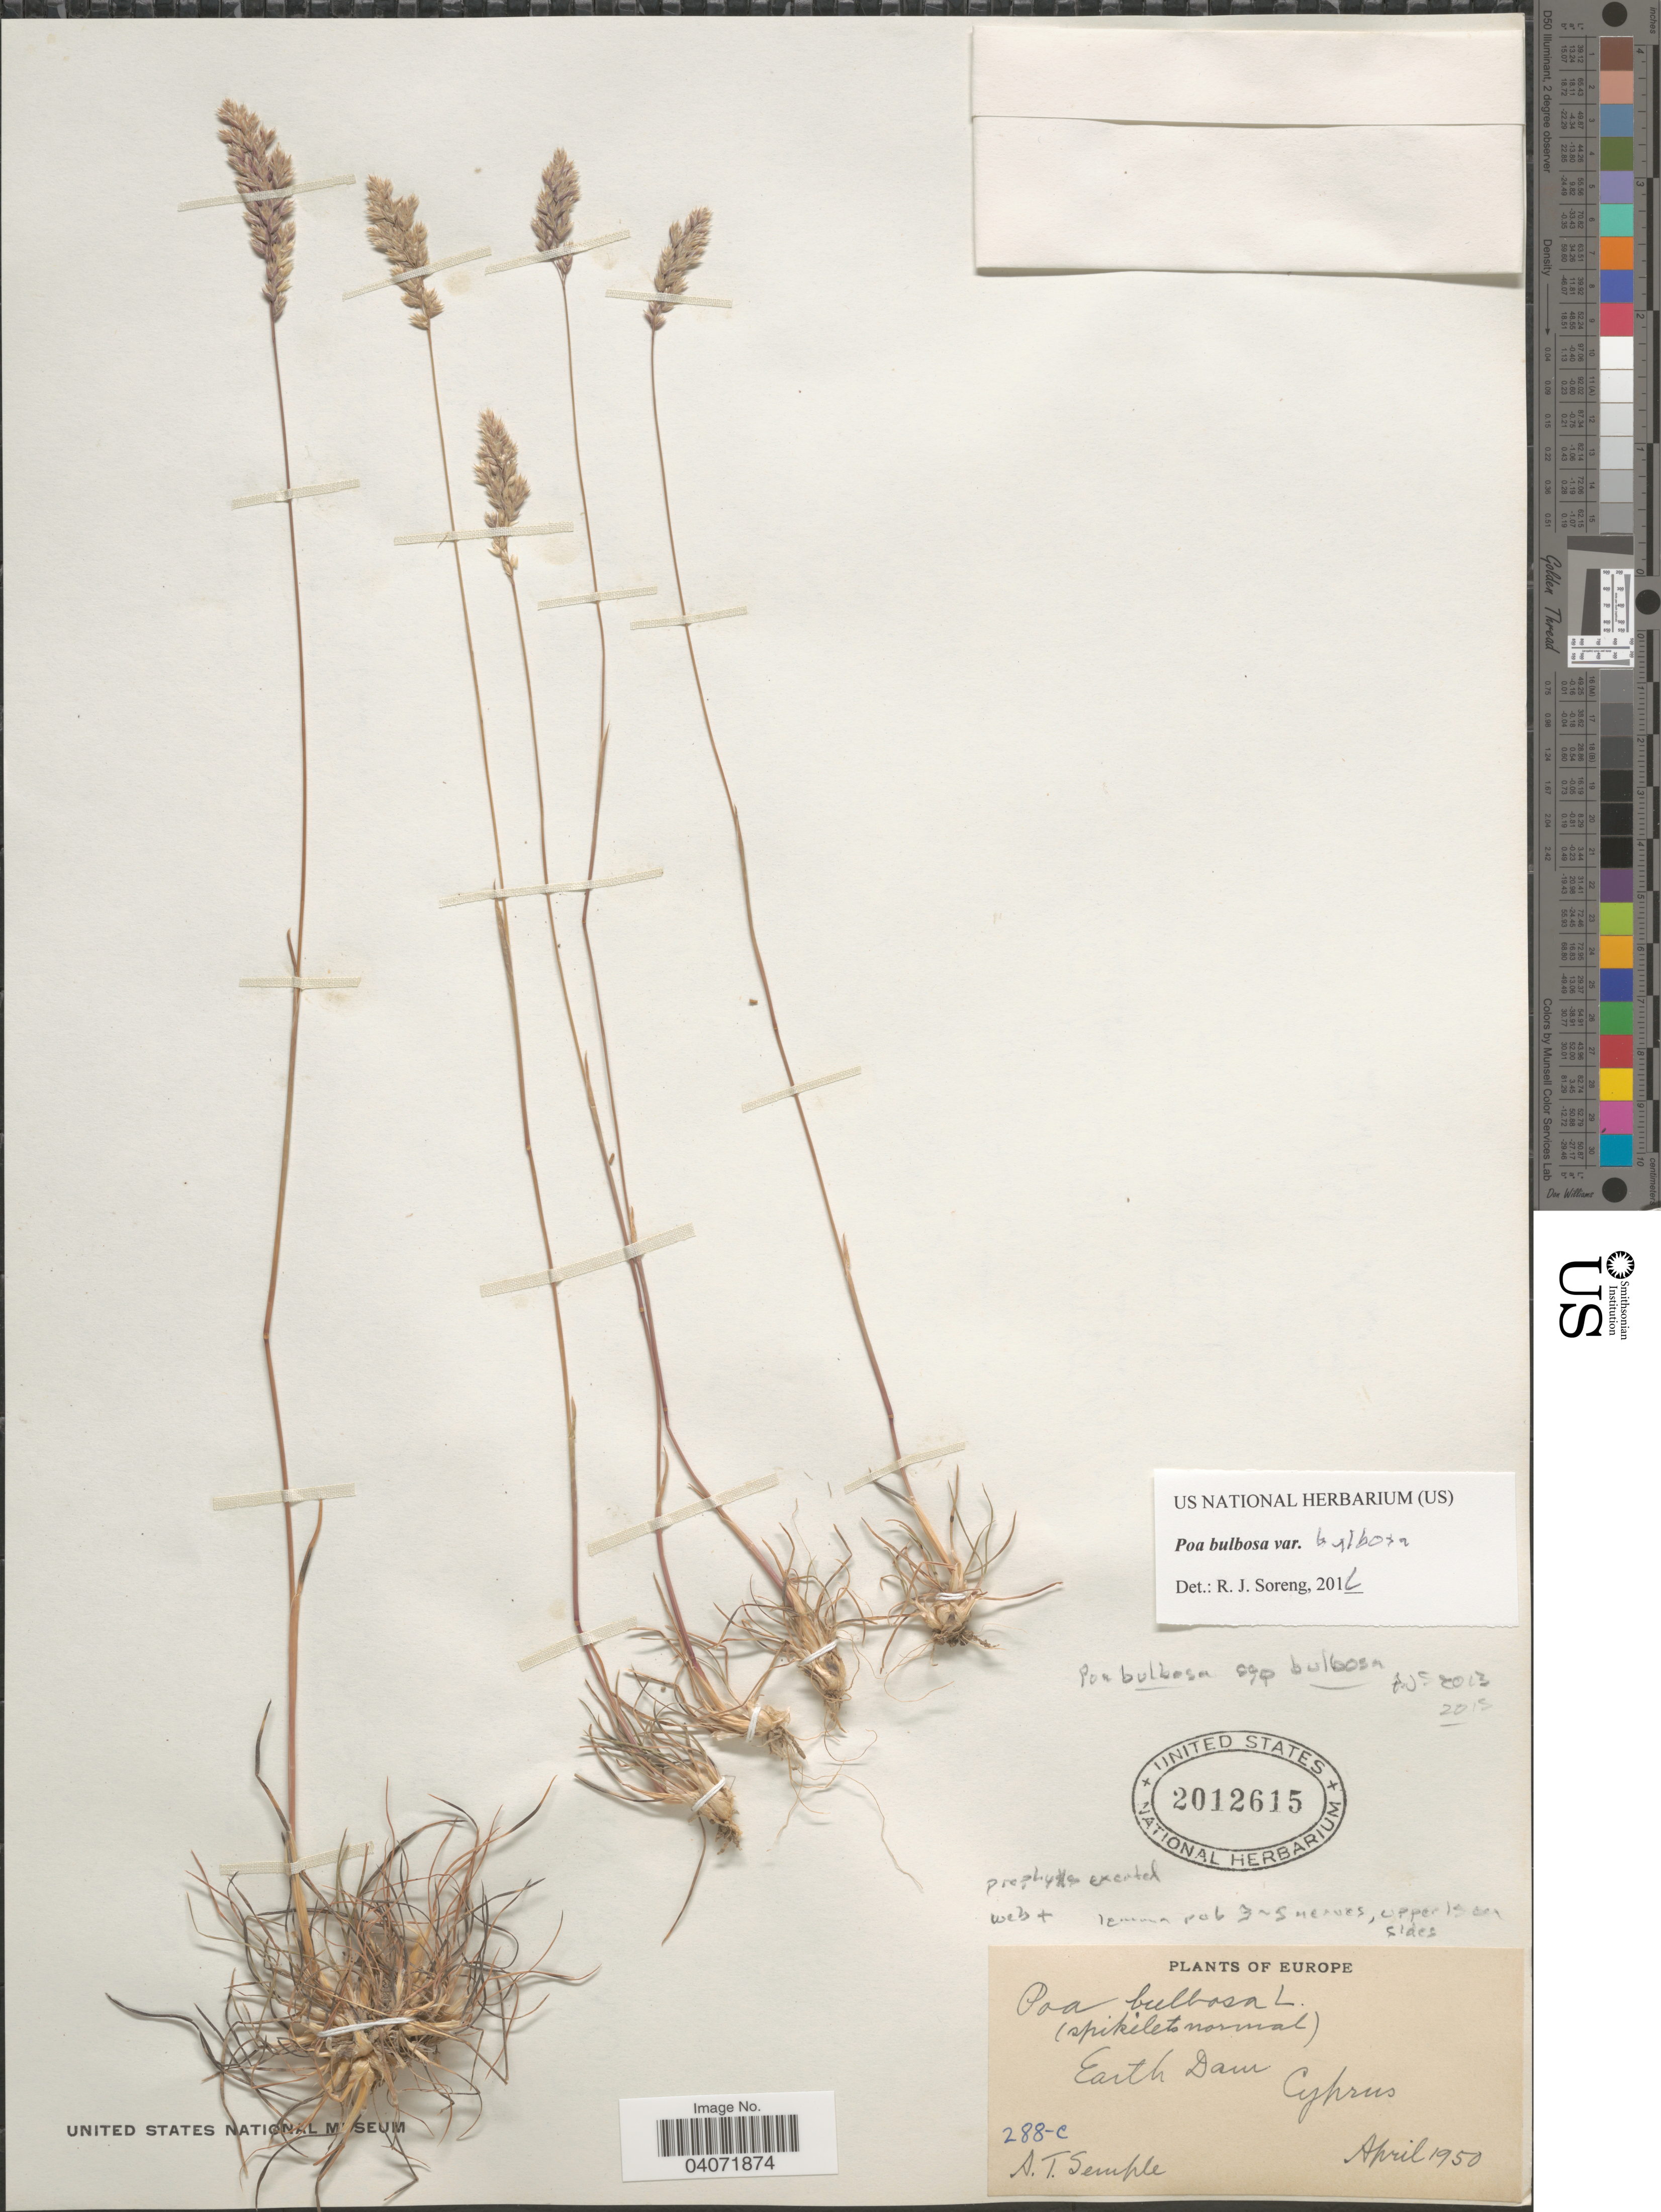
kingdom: Plantae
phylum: Tracheophyta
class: Liliopsida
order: Poales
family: Poaceae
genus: Poa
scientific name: Poa bulbosa subsp. bulbosa var. bulbosa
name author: L.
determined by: Soreng, Robert J., Research Associate (BOT), Smithsonian Institution - National Museum of Natural History (UNITED STATES)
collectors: A. Semple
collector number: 288-c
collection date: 1950-04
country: Cyprus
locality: Europe. Earth Dam. Cyprus.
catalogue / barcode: US 2012615